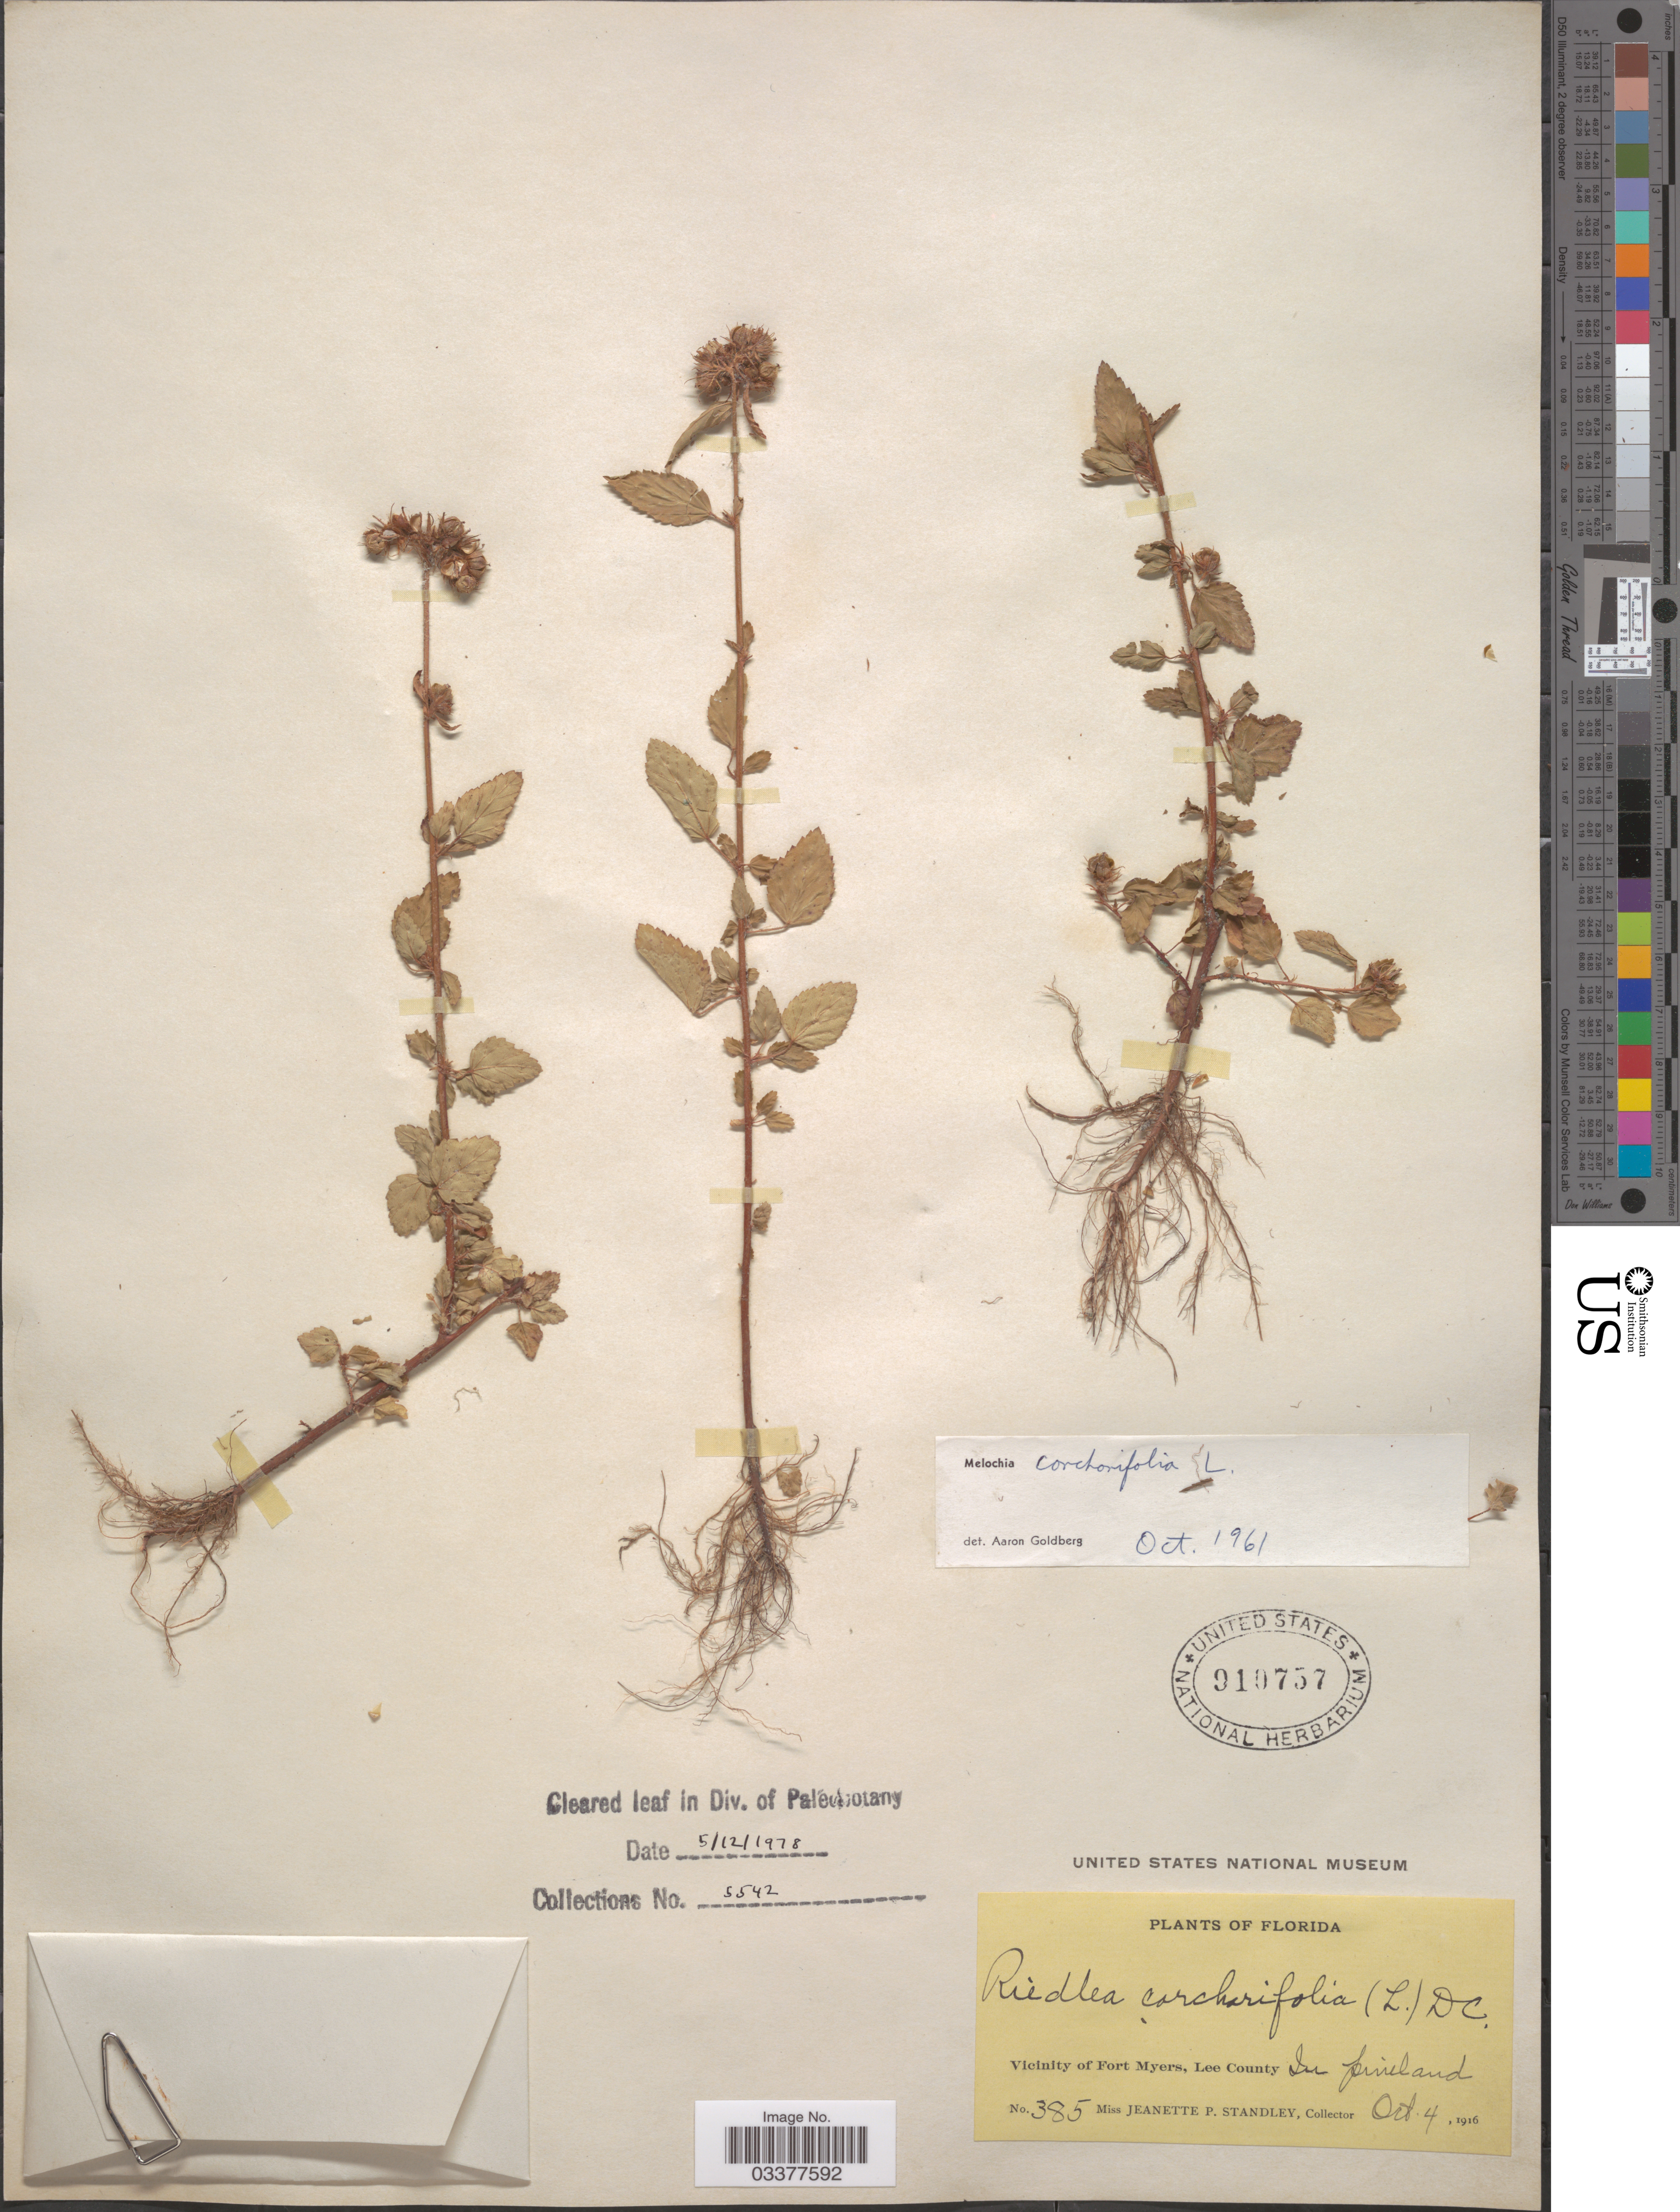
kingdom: Plantae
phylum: Tracheophyta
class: Magnoliopsida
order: Malvales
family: Malvaceae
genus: Melochia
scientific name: Melochia corchorifolia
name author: L.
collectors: J. P. Standley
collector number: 385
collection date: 1916-10-04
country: United States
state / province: Florida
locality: Vicinity of Fort Myers, Lee County.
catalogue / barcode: US 910757